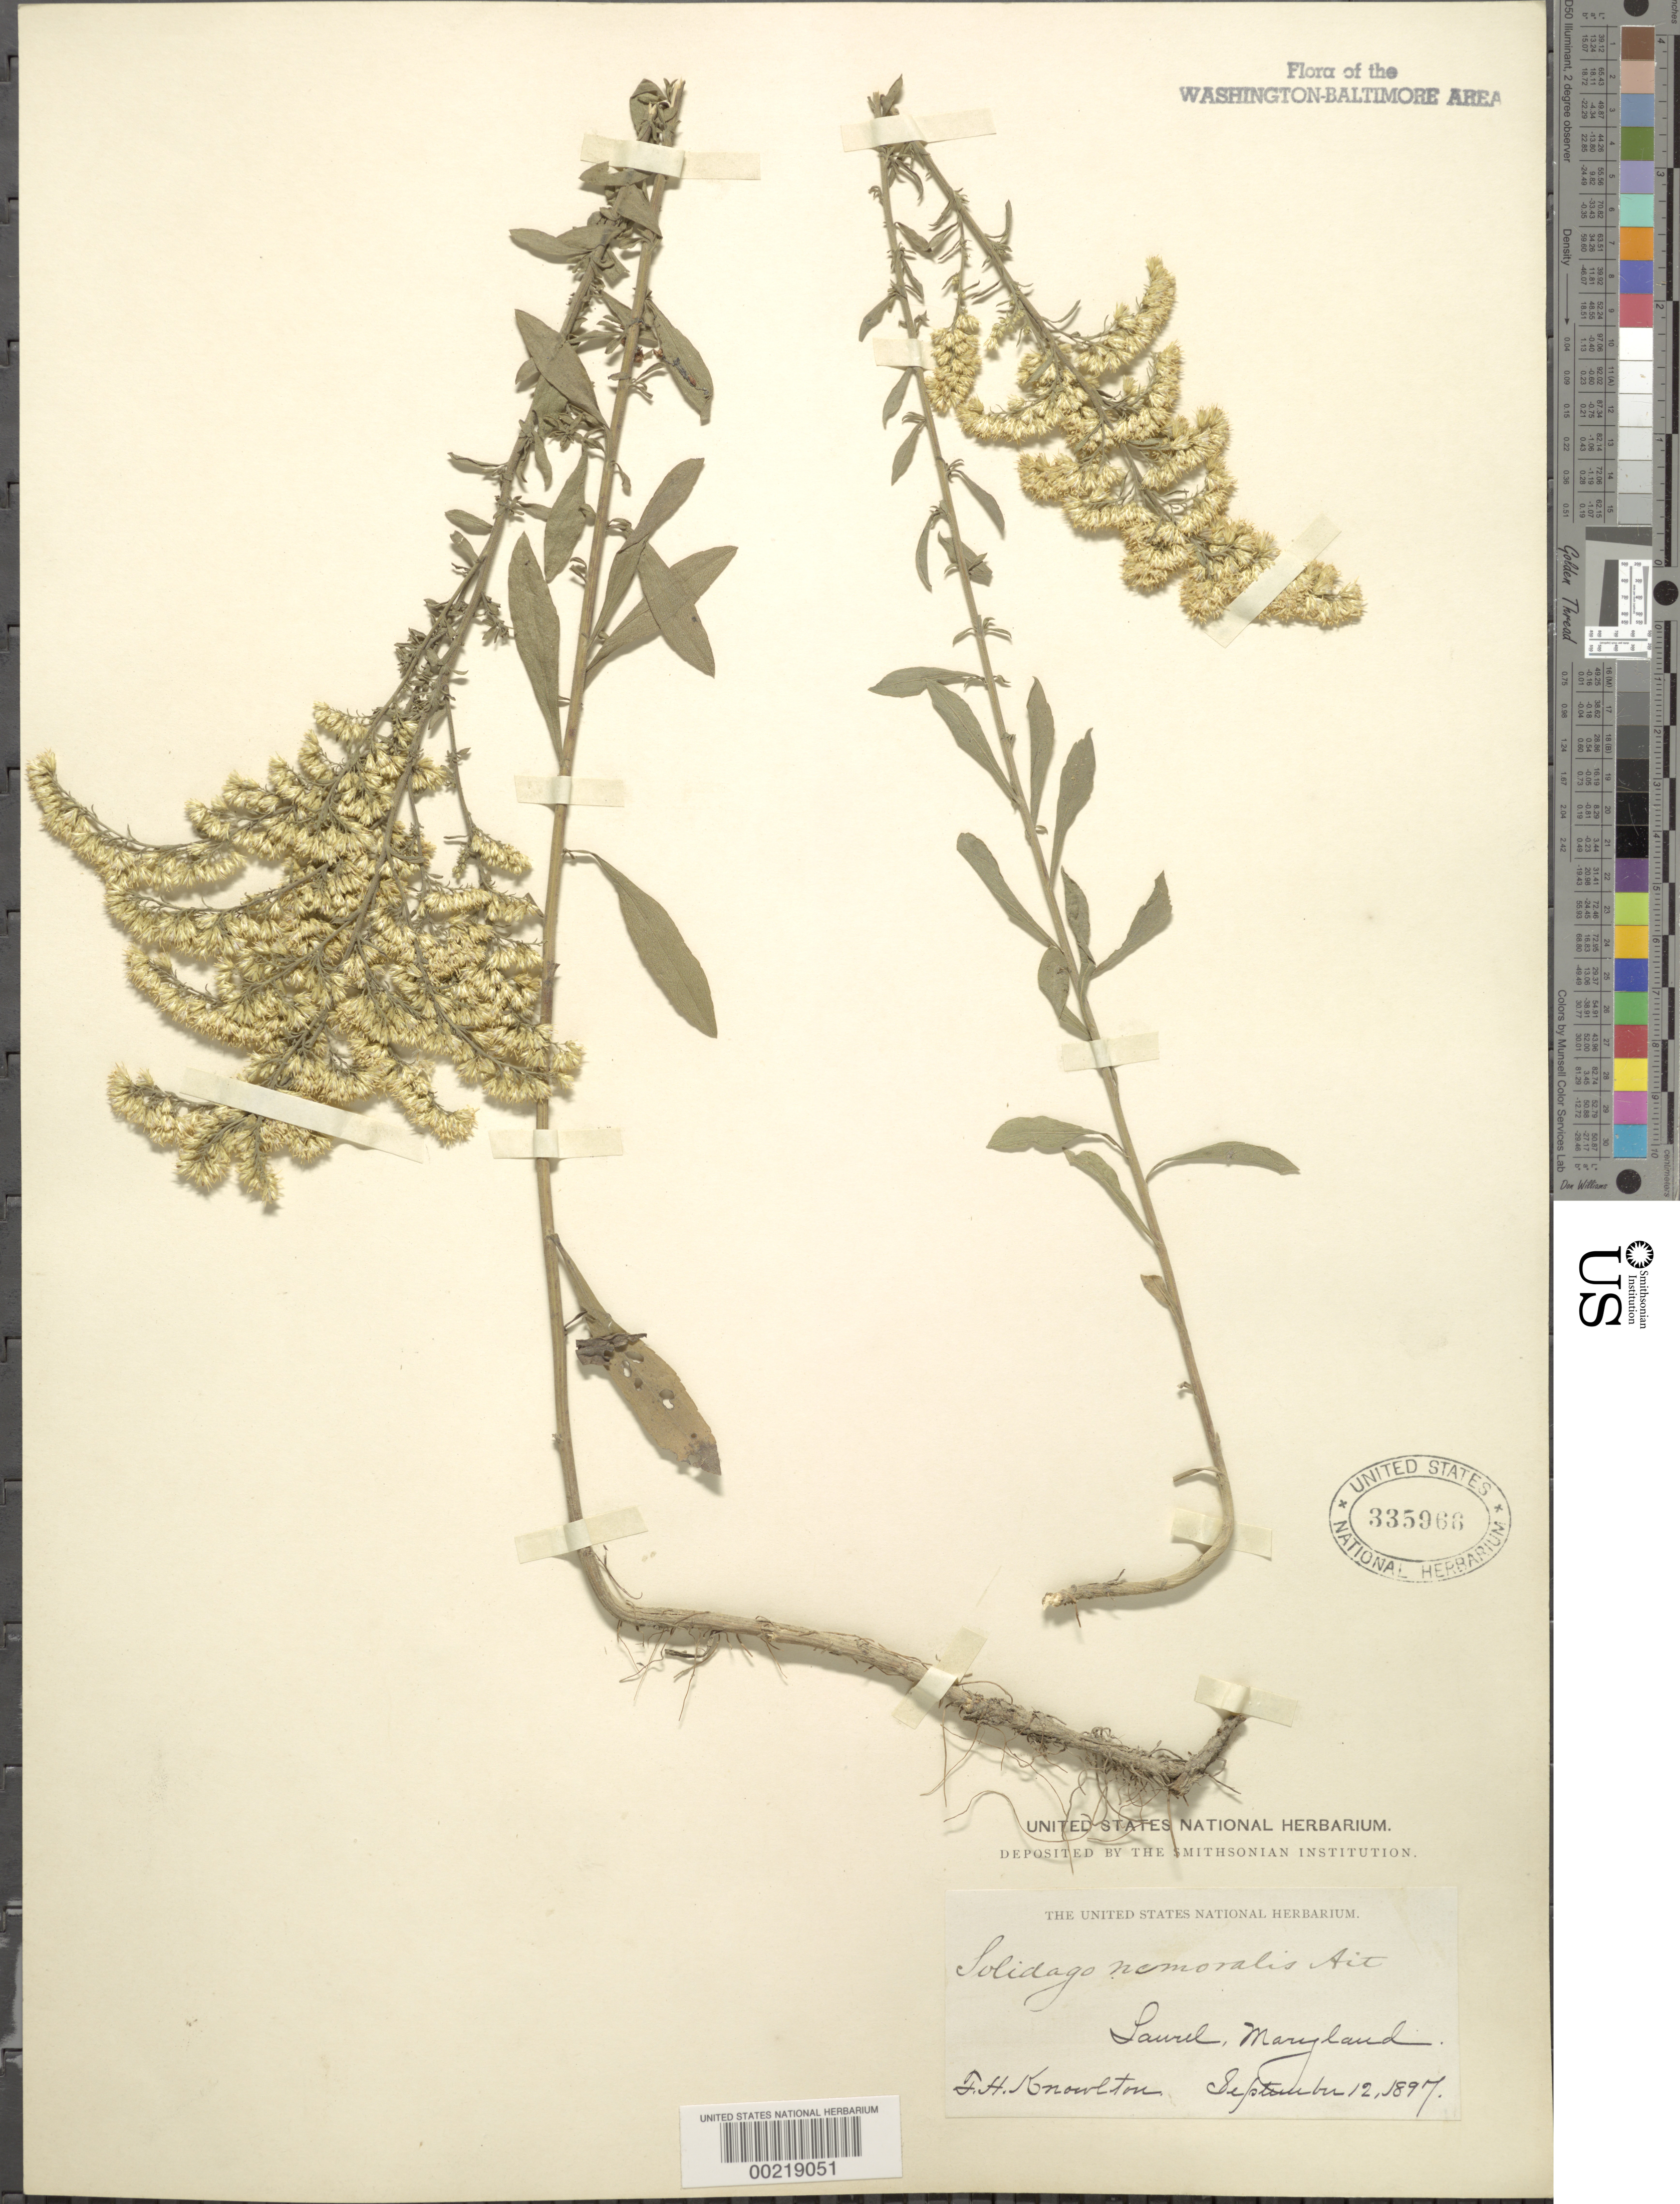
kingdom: Plantae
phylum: Tracheophyta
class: Magnoliopsida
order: Asterales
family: Asteraceae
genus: Solidago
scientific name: Solidago nemoralis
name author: Aiton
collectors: F. H. Knowlton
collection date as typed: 12 Sep 1897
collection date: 1897-09-12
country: United States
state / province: Maryland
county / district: Prince George's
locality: Laurel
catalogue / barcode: US 335966